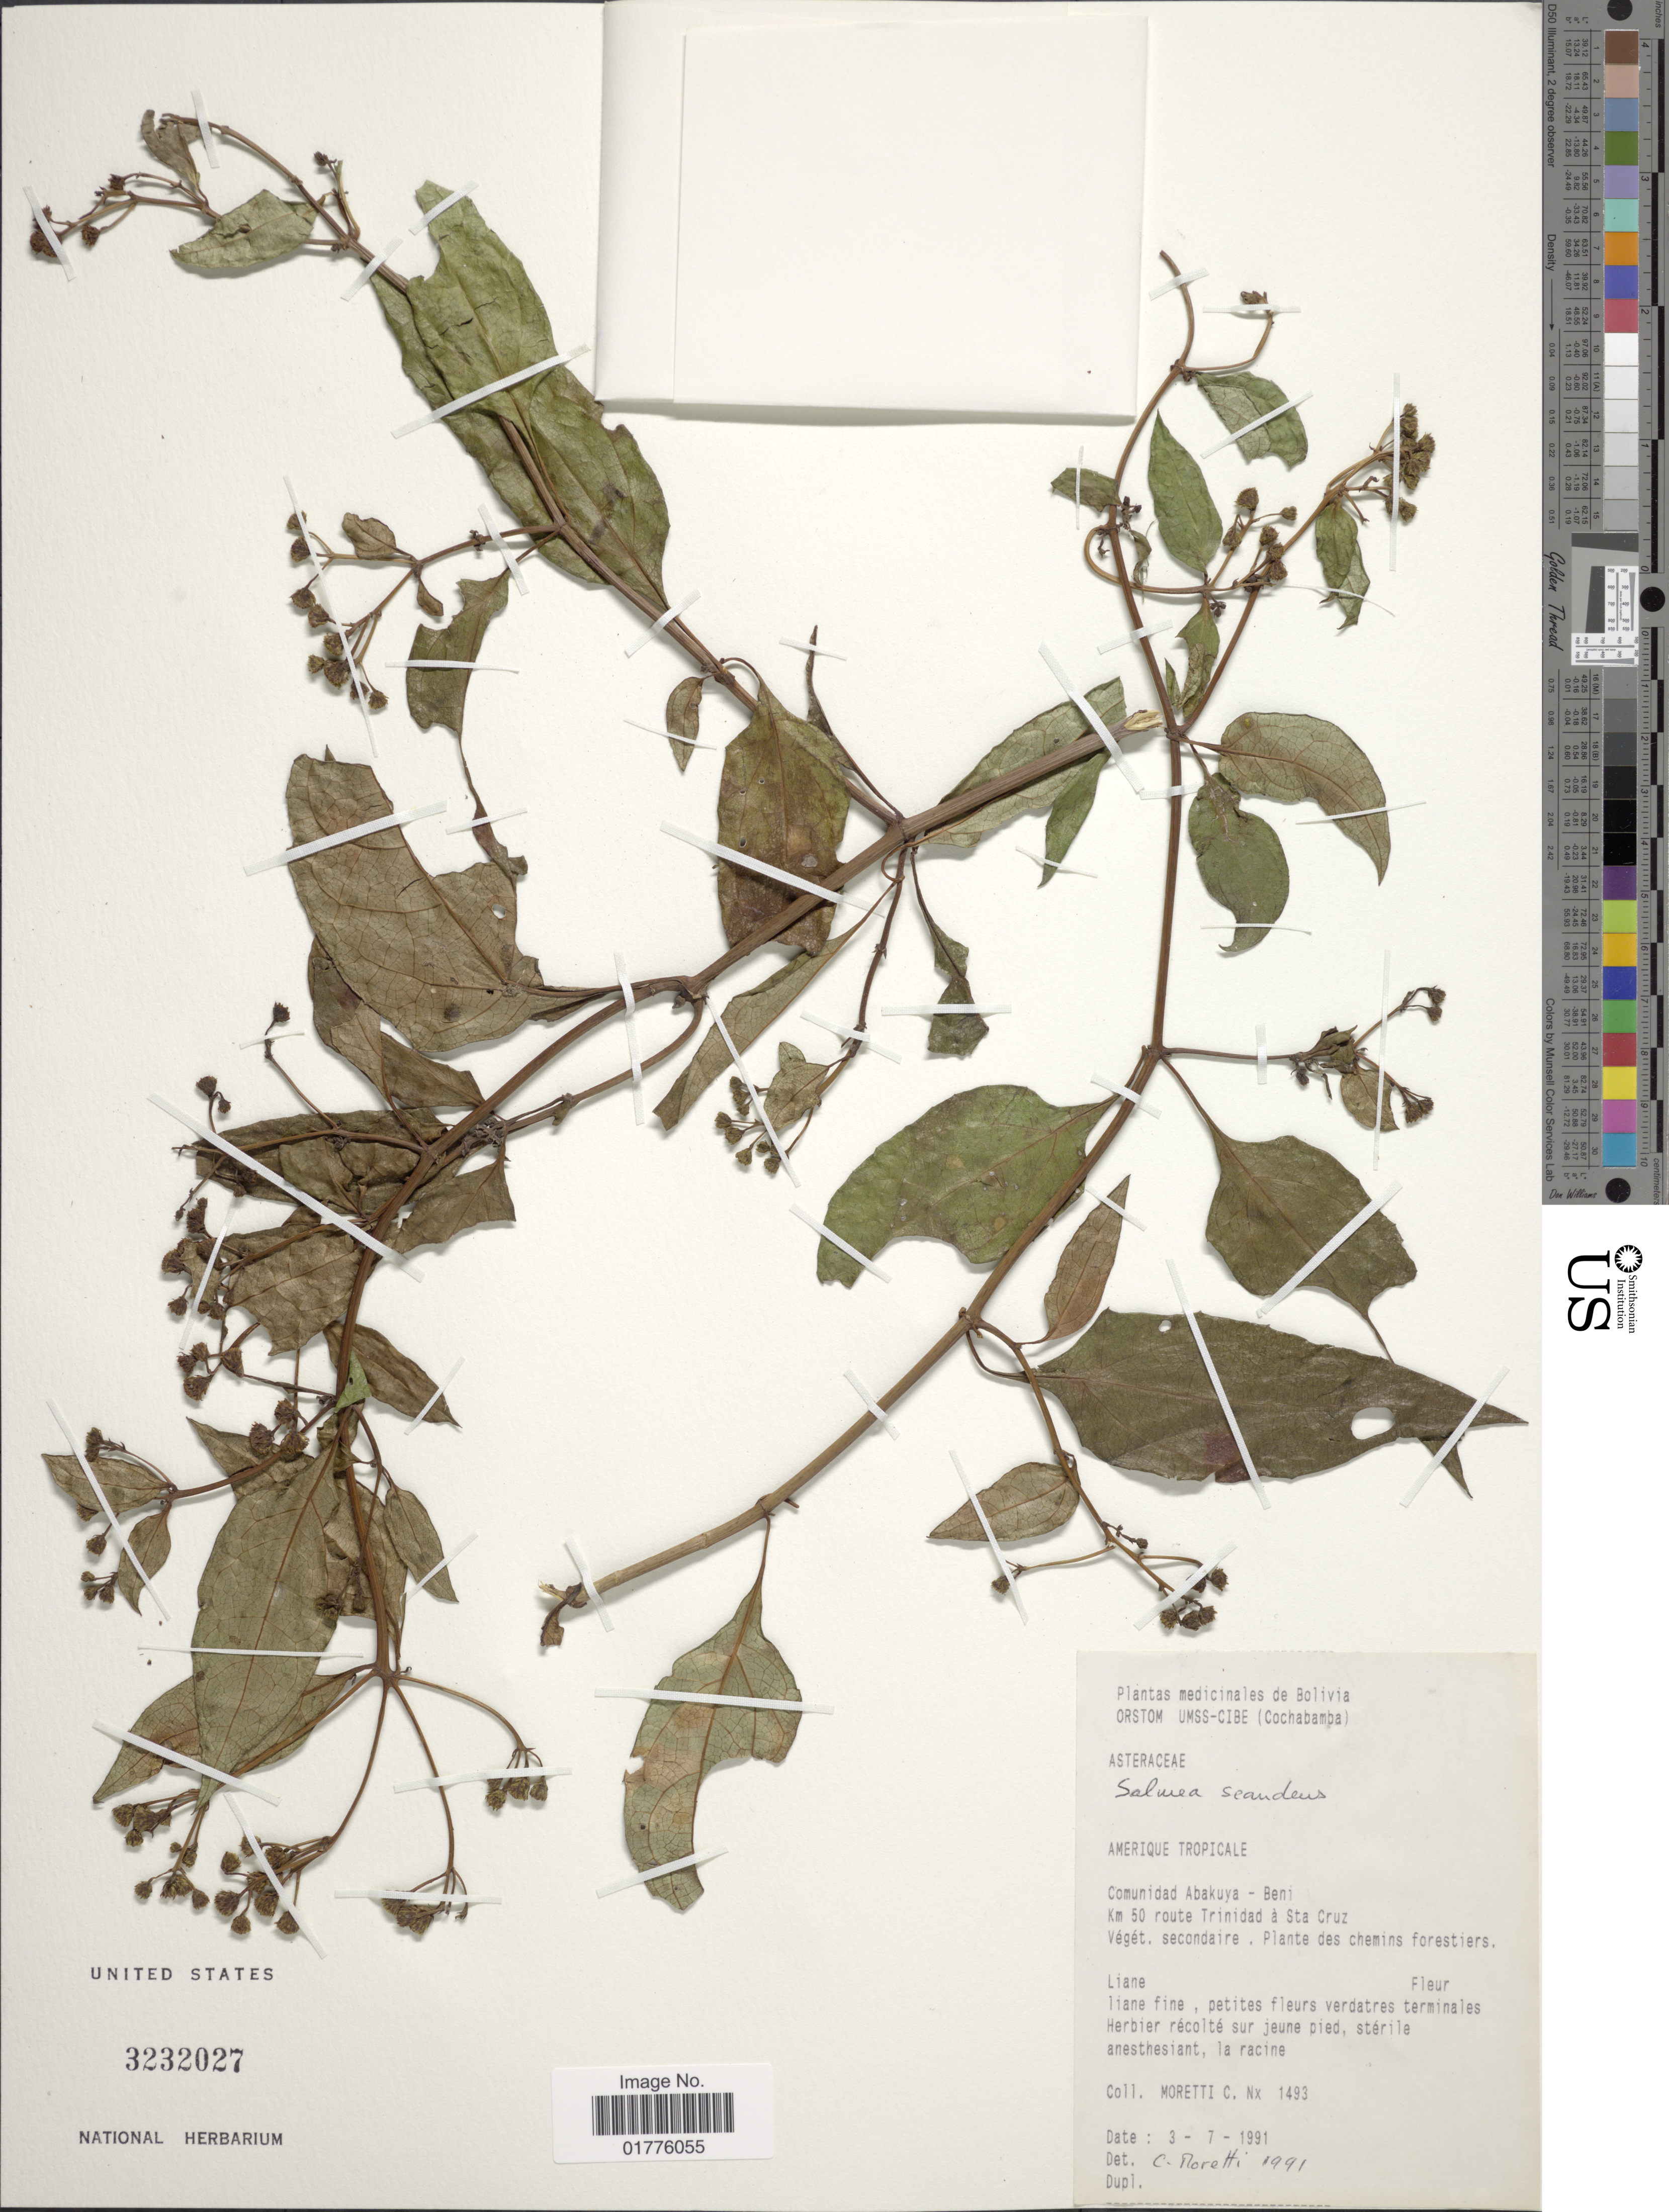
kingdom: Plantae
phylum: Tracheophyta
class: Magnoliopsida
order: Asterales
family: Asteraceae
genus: Salmea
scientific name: Salmea scandens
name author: (L.) DC.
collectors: C. Moretti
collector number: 1493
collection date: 1991-07-03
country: Bolivia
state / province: Beni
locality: Comunidad Abakuya- Beni. Km 50 route Trinidad a Sta Cruz.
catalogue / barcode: US 3232027